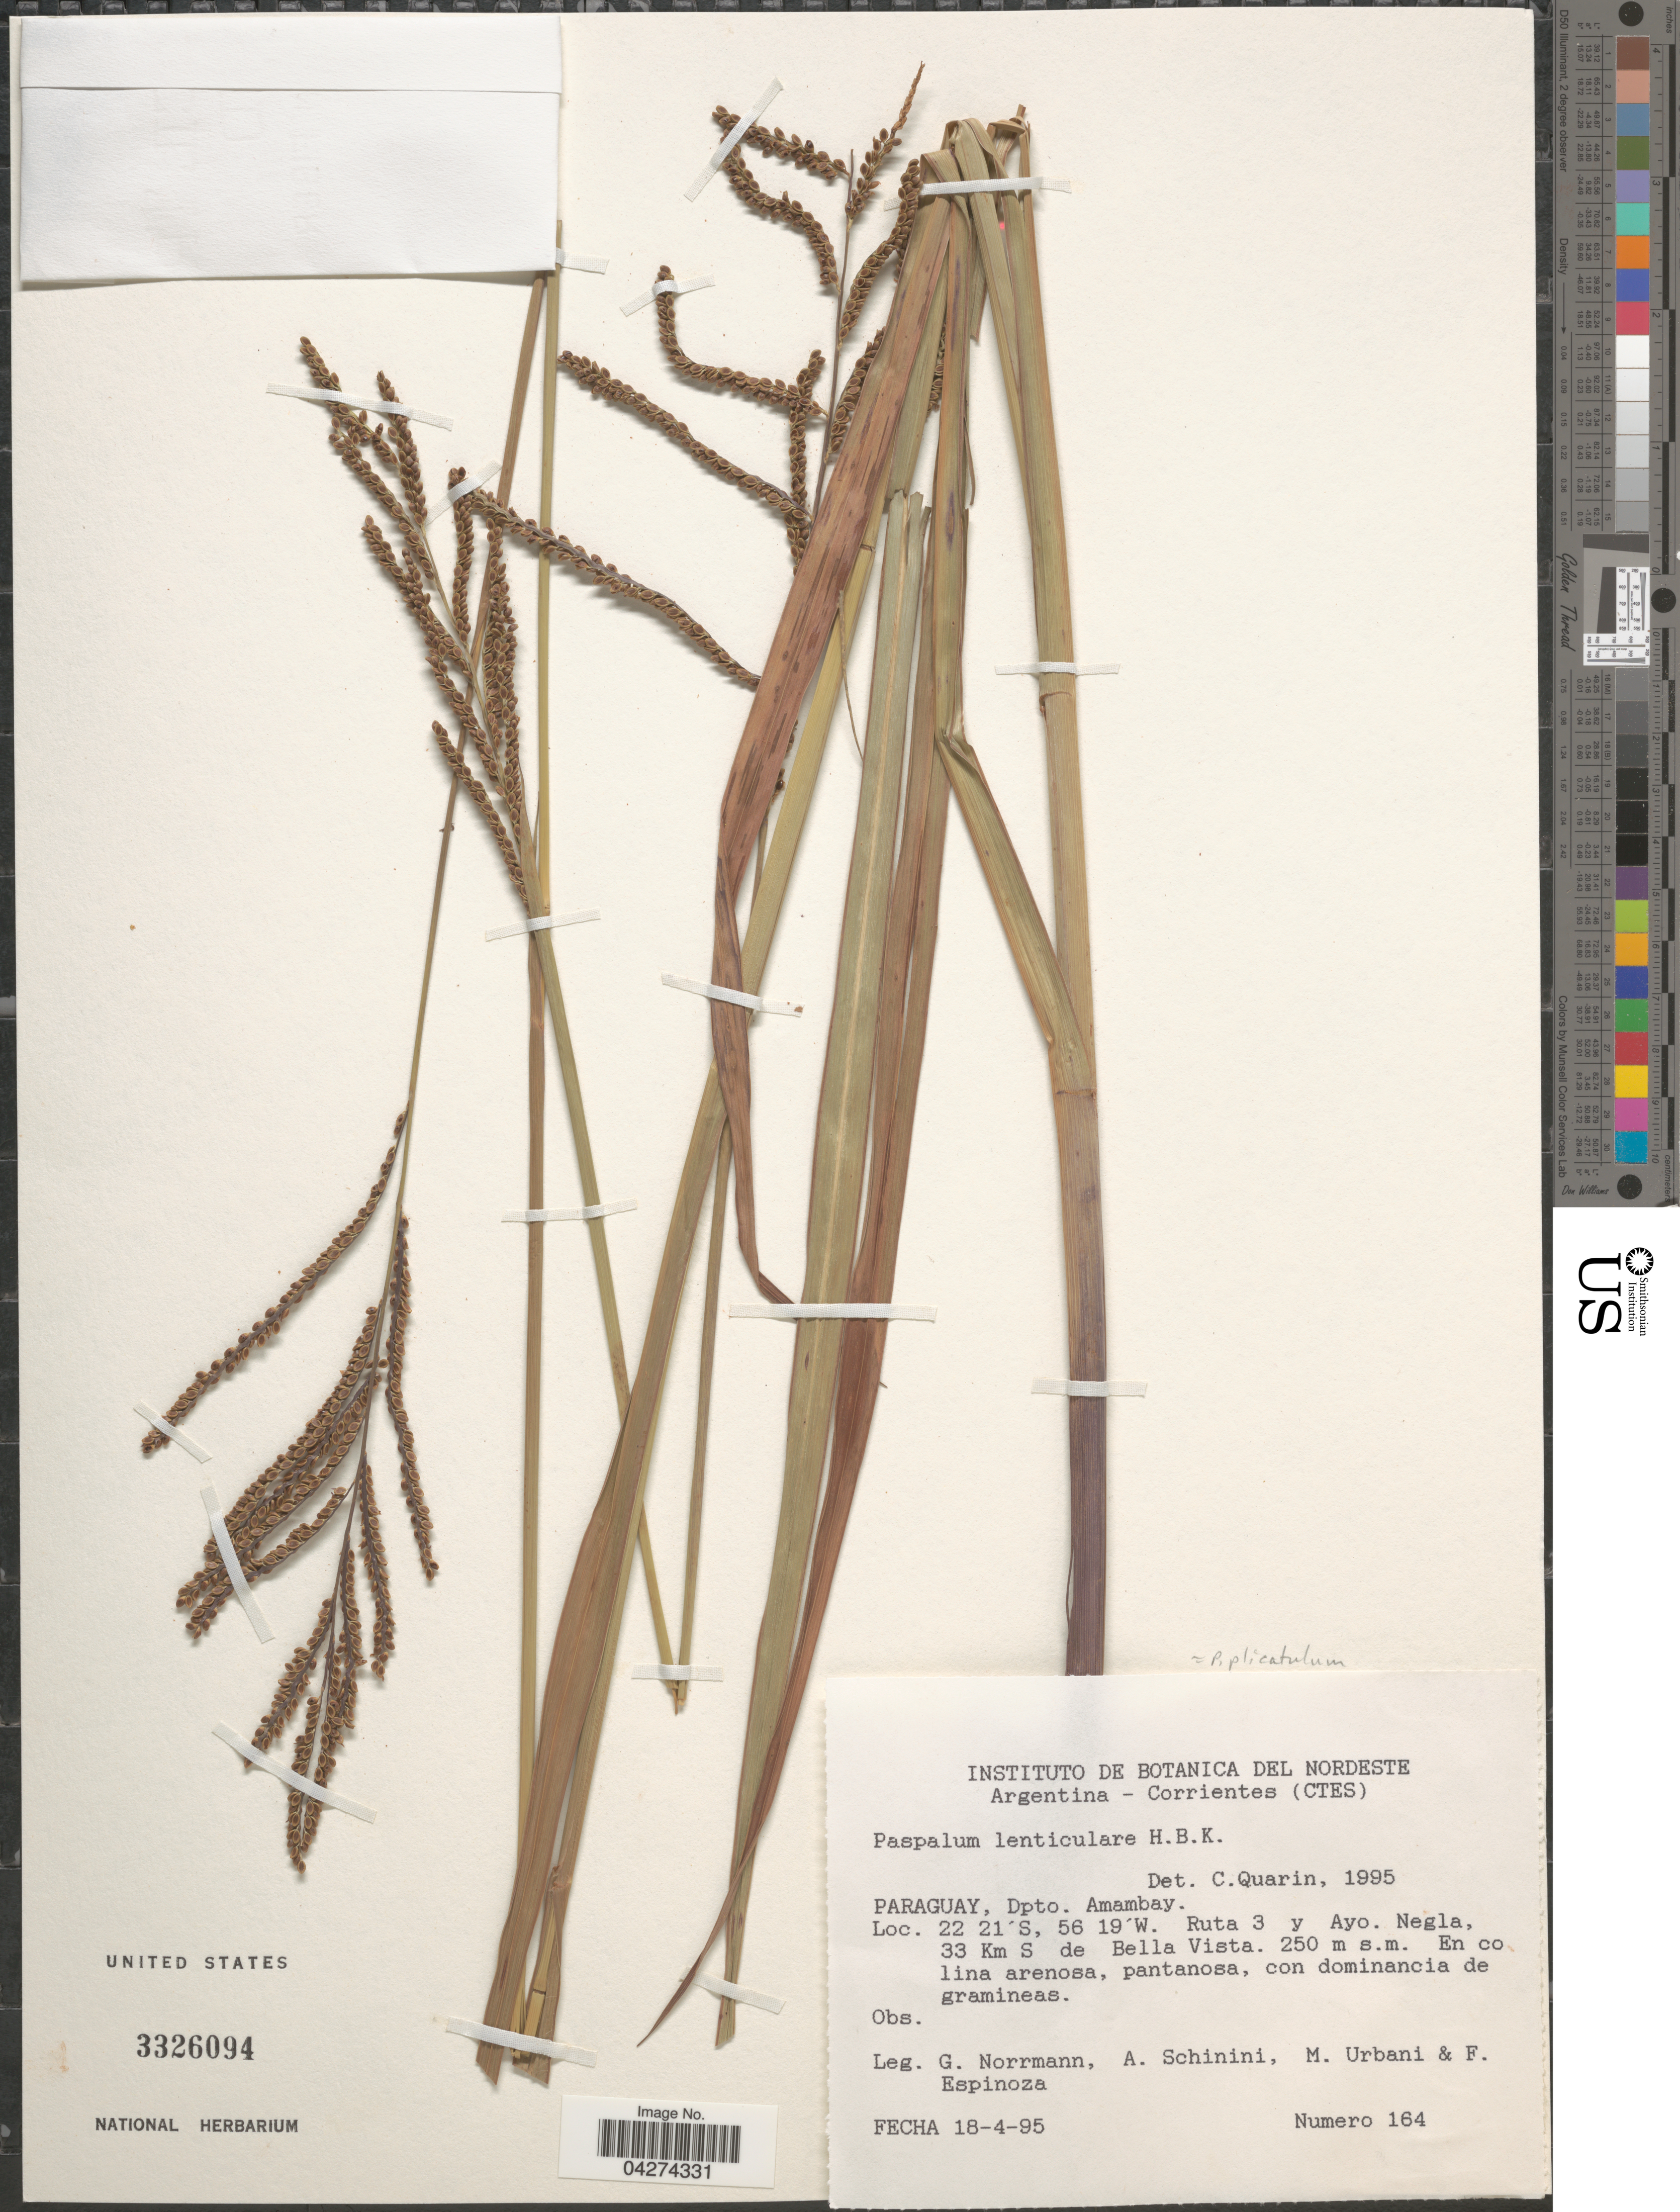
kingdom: Plantae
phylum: Tracheophyta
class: Liliopsida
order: Poales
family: Poaceae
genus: Paspalum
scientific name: Paspalum plicatulum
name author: Michx.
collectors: G. Norrmann, A. Schinini, M. Urbani & F. Espinoza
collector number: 164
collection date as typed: Transcribed d/m/y: 18/4/95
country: Paraguay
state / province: Amambay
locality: Dpto. Amambay. Ruta 3 y Ayo. Negla, 33 Km S de Bella Vista.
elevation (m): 250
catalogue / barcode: US 3326094